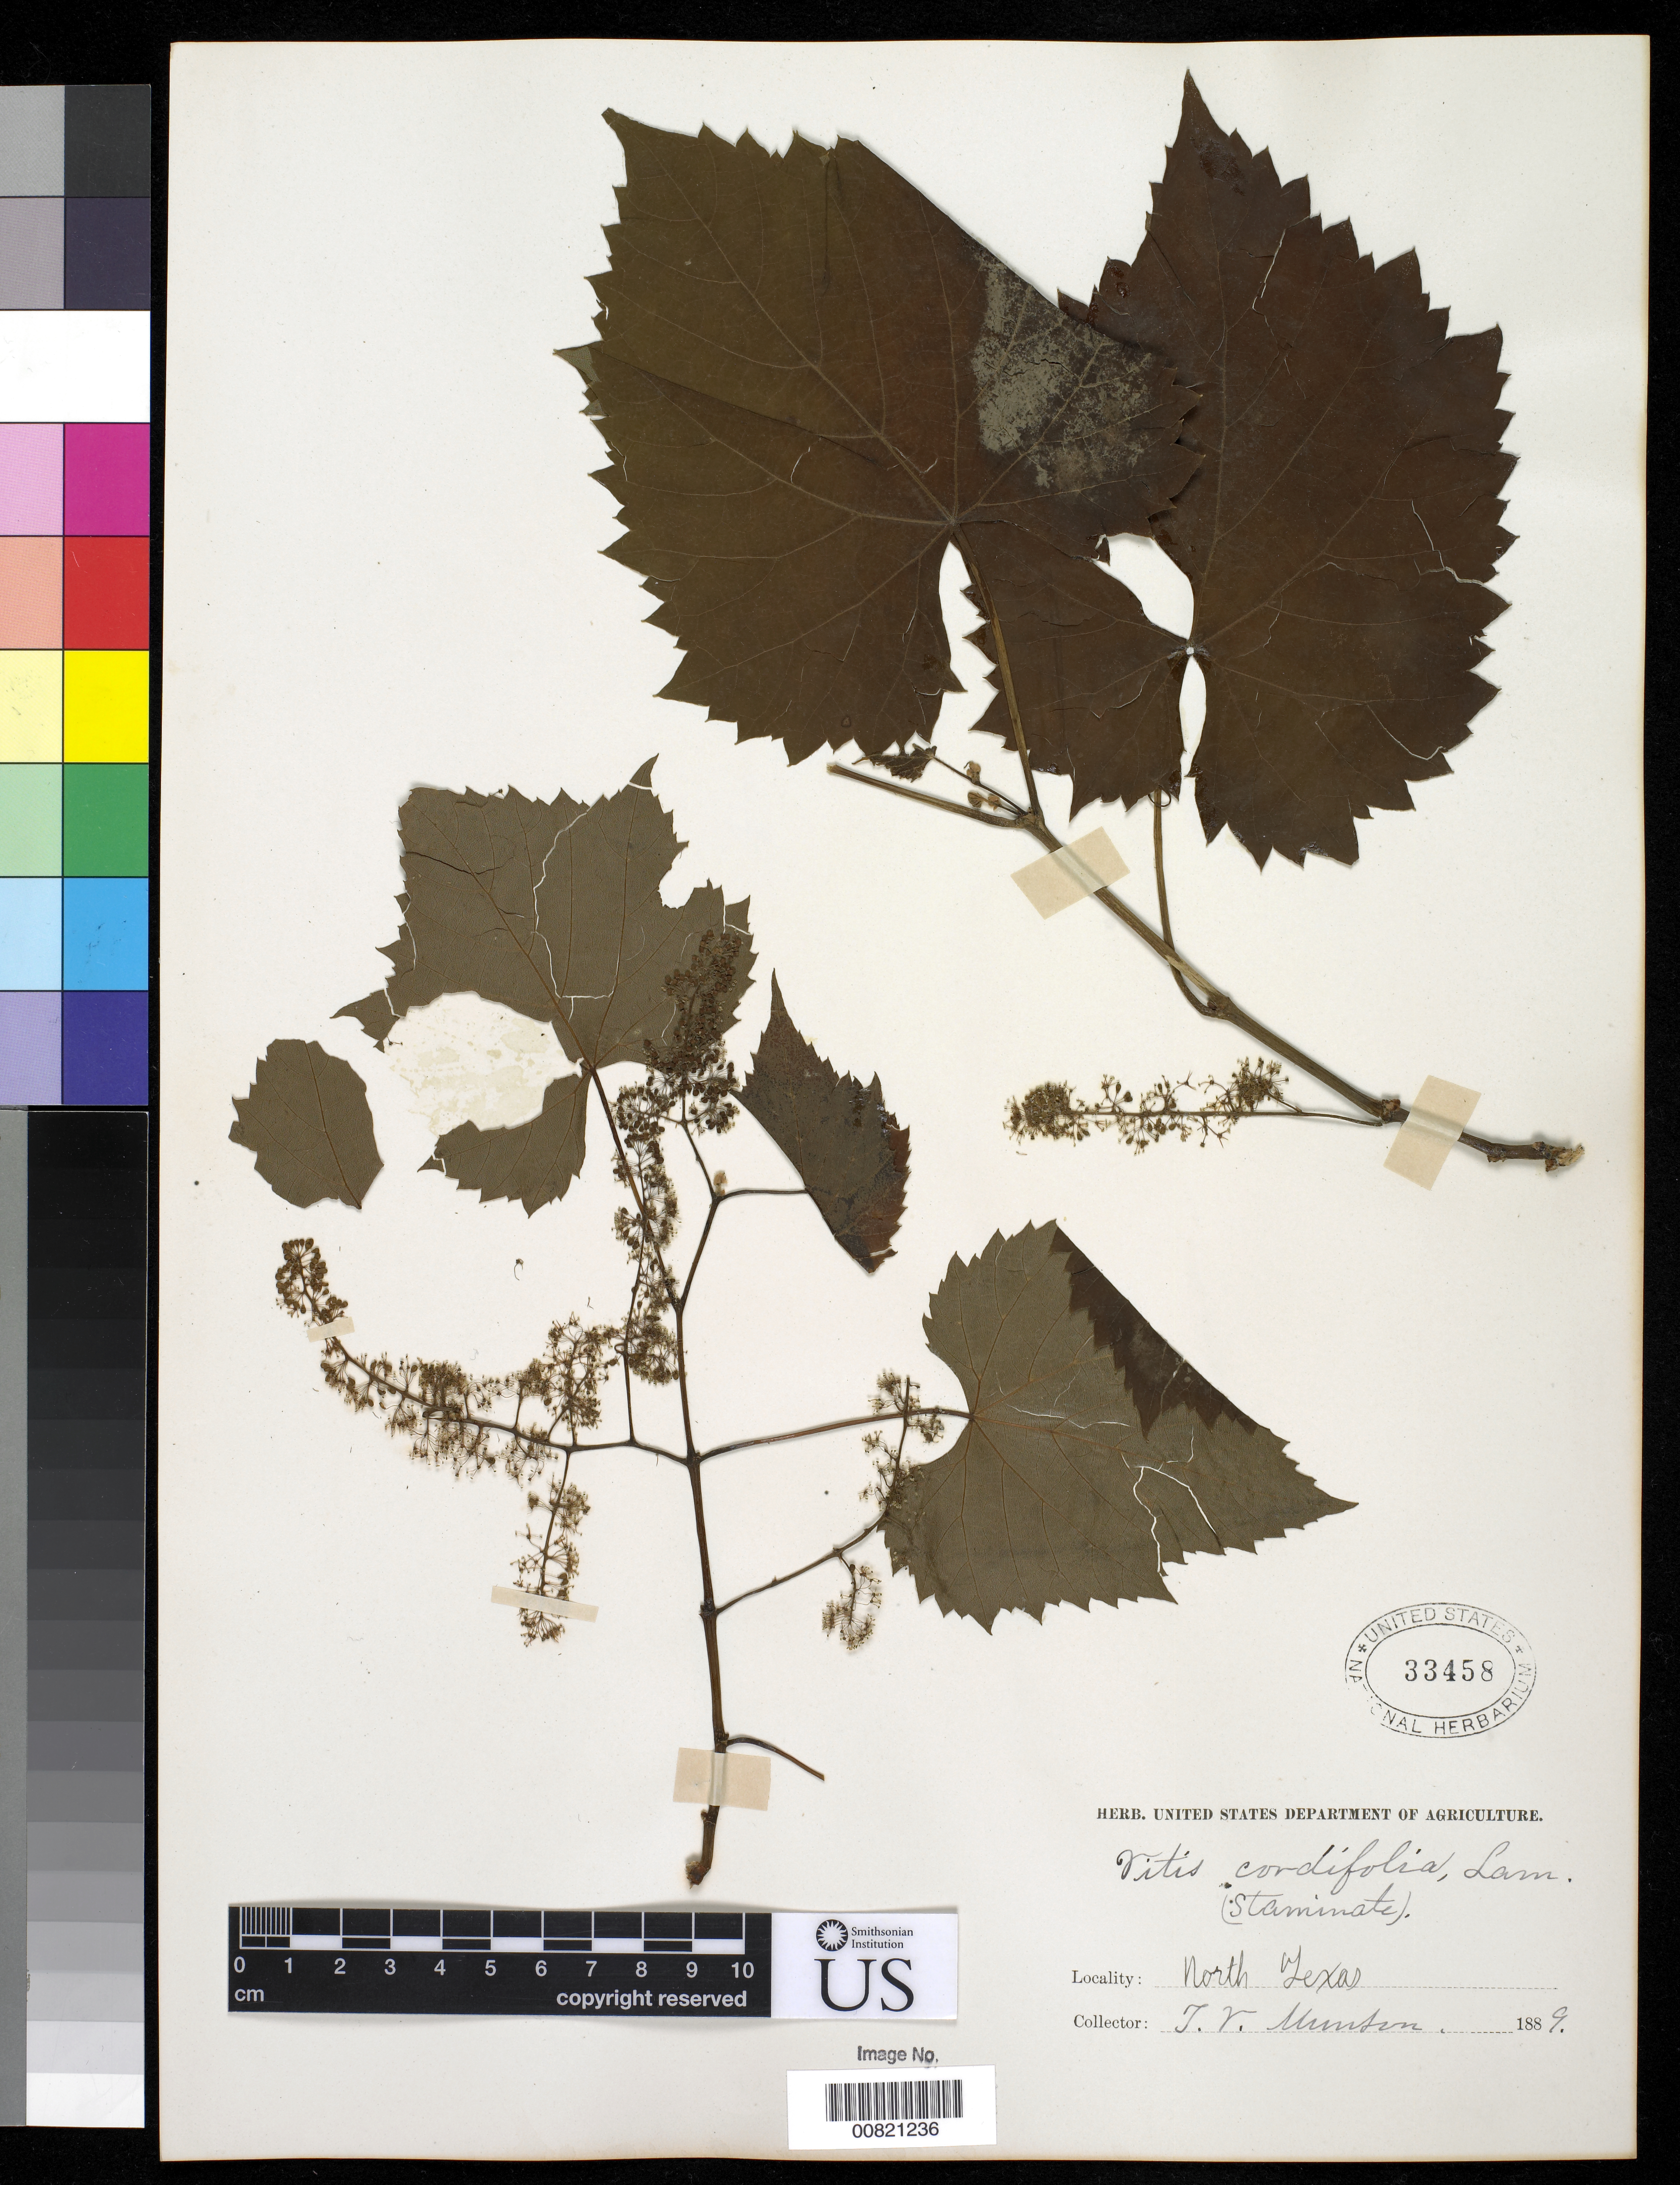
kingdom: Plantae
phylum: Tracheophyta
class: Magnoliopsida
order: Vitales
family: Vitaceae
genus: Vitis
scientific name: Vitis cordifolia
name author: Michx.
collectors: T. V. Munson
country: United States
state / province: Texas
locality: North Texas.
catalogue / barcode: US 33458